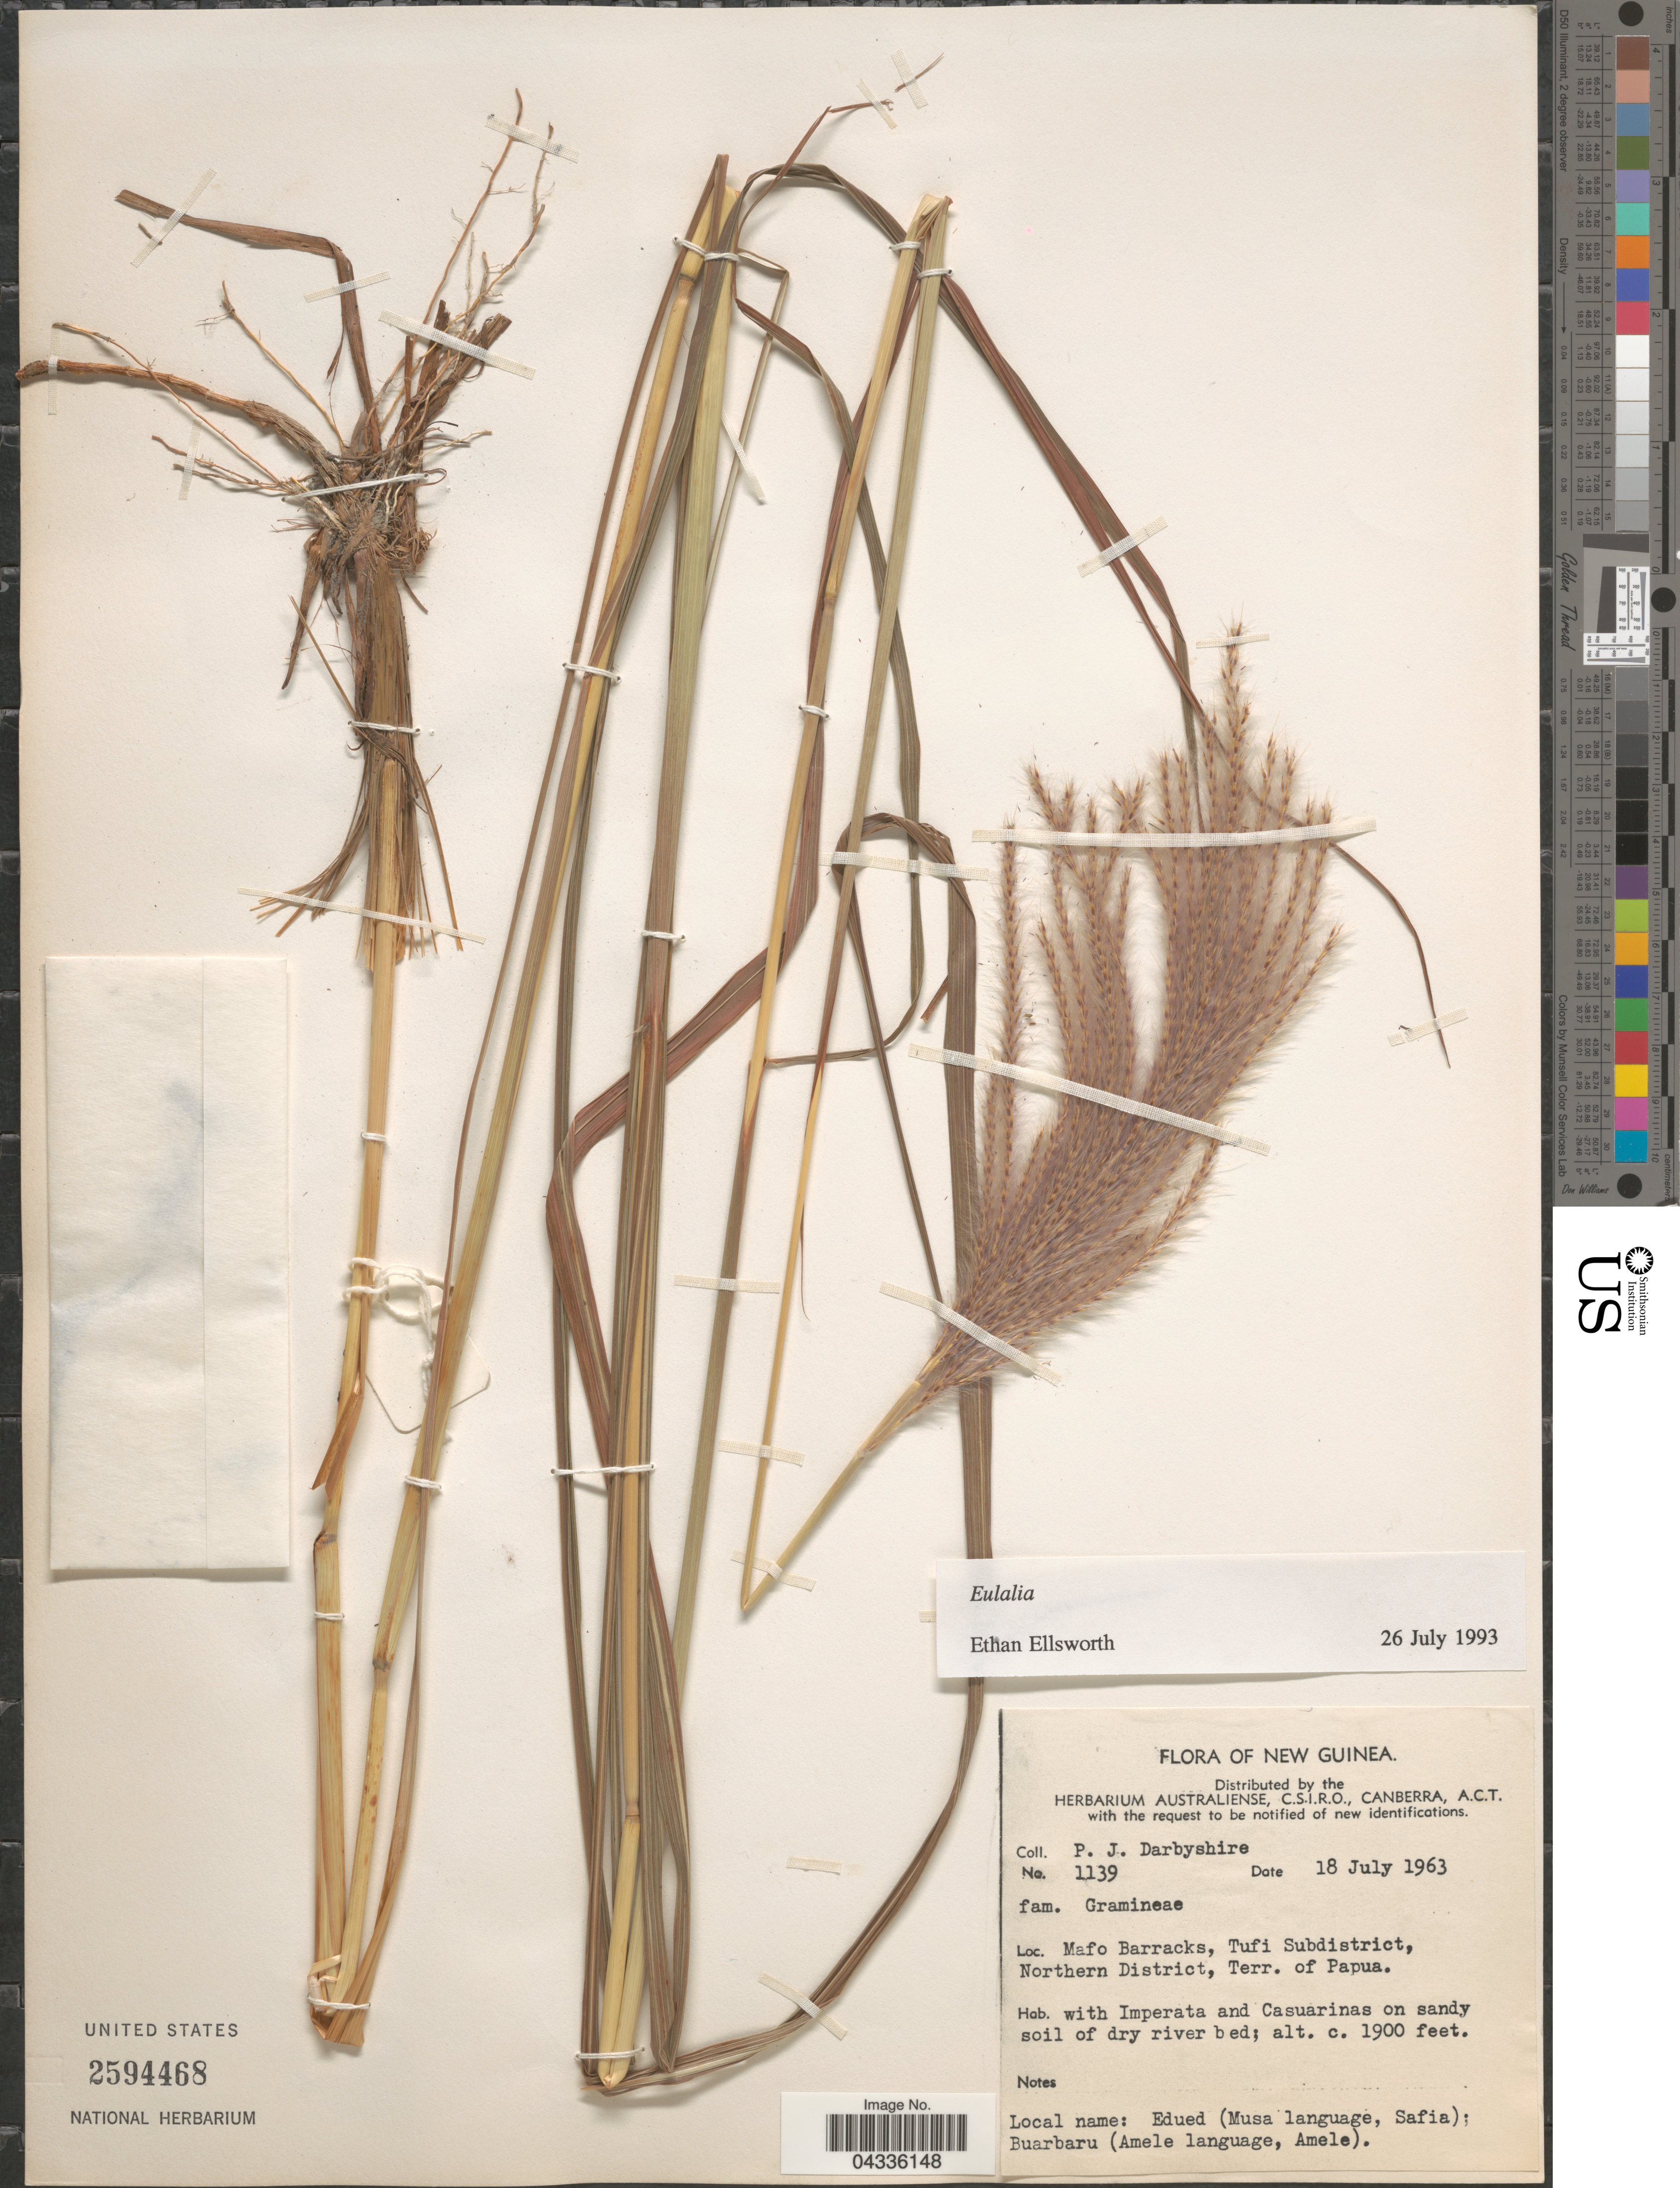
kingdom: Plantae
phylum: Tracheophyta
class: Liliopsida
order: Poales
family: Poaceae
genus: Eulalia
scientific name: Eulalia sp.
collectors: P. Darbyshire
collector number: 1139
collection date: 1963-07-18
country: Papua New Guinea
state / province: Northern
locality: New Guinea. Mafo Barracks, Tufi Subdistrict, Northern District.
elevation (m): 579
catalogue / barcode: US 2594468